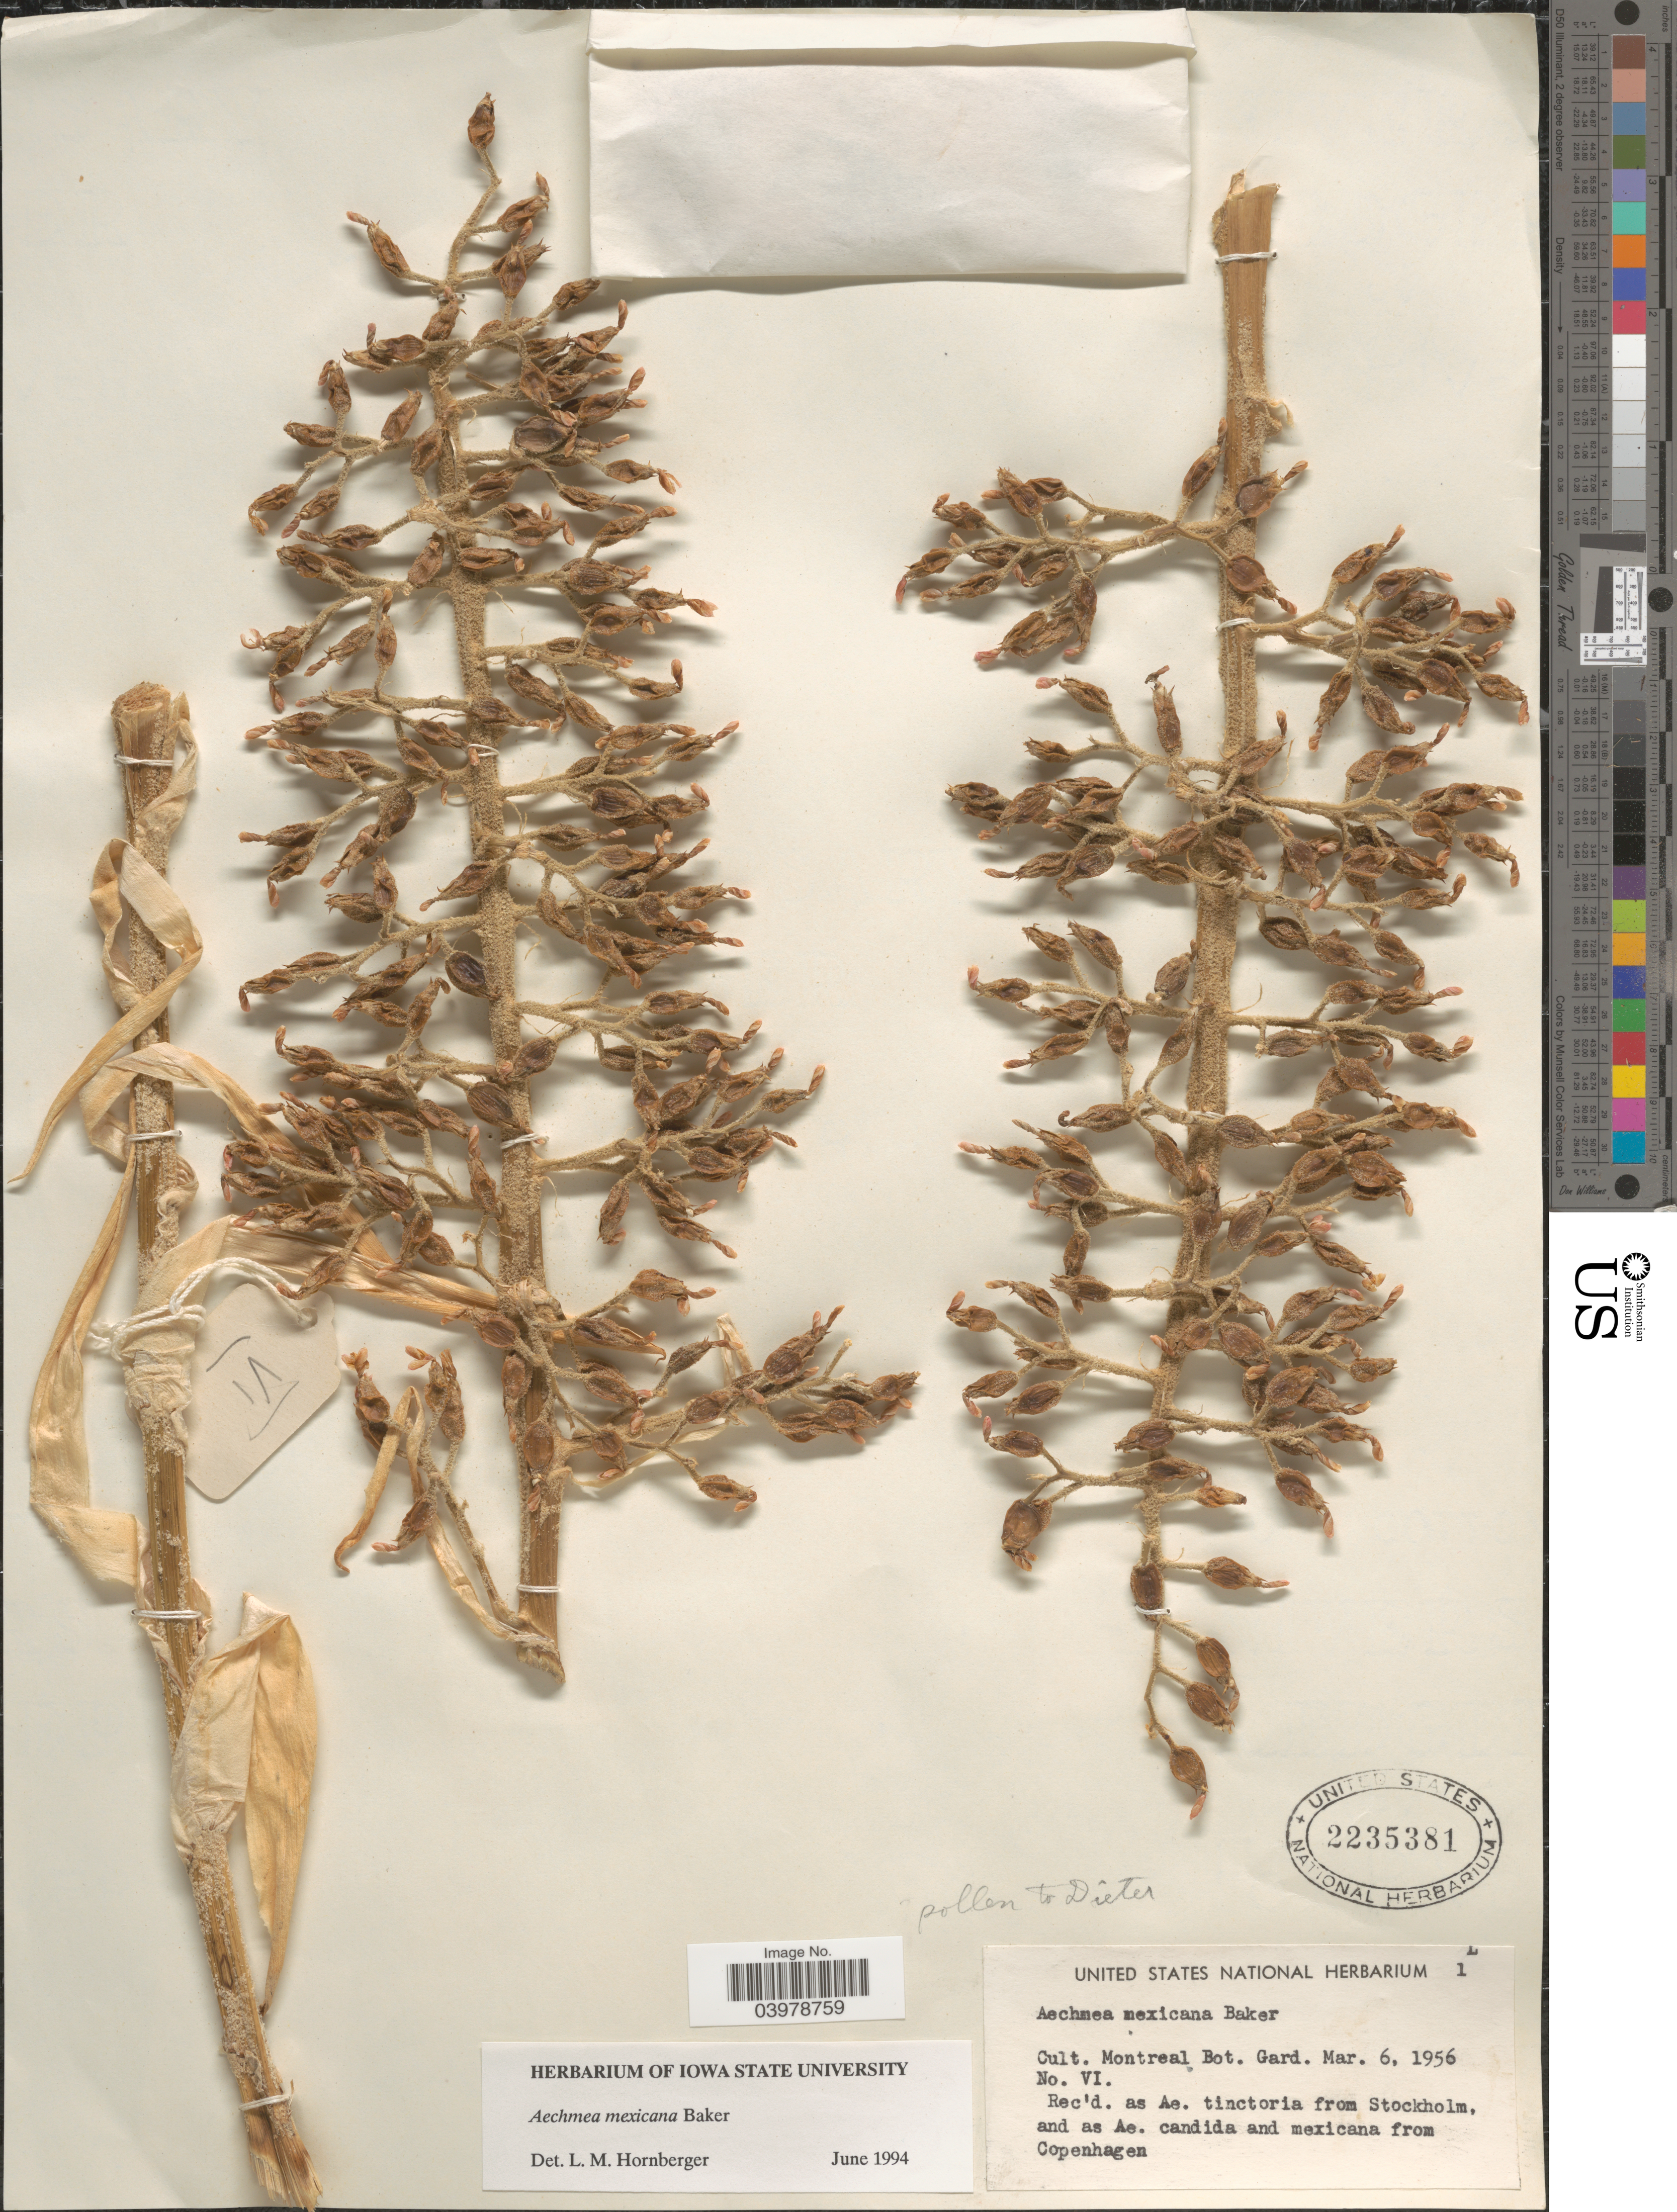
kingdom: Plantae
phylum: Tracheophyta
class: Liliopsida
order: Poales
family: Bromeliaceae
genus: Aechmea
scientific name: Aechmea mexicana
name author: Baker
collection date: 1956-03-06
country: Canada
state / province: Quebec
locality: Montreal Bot. Gard. No. VI.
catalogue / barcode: US 2235381